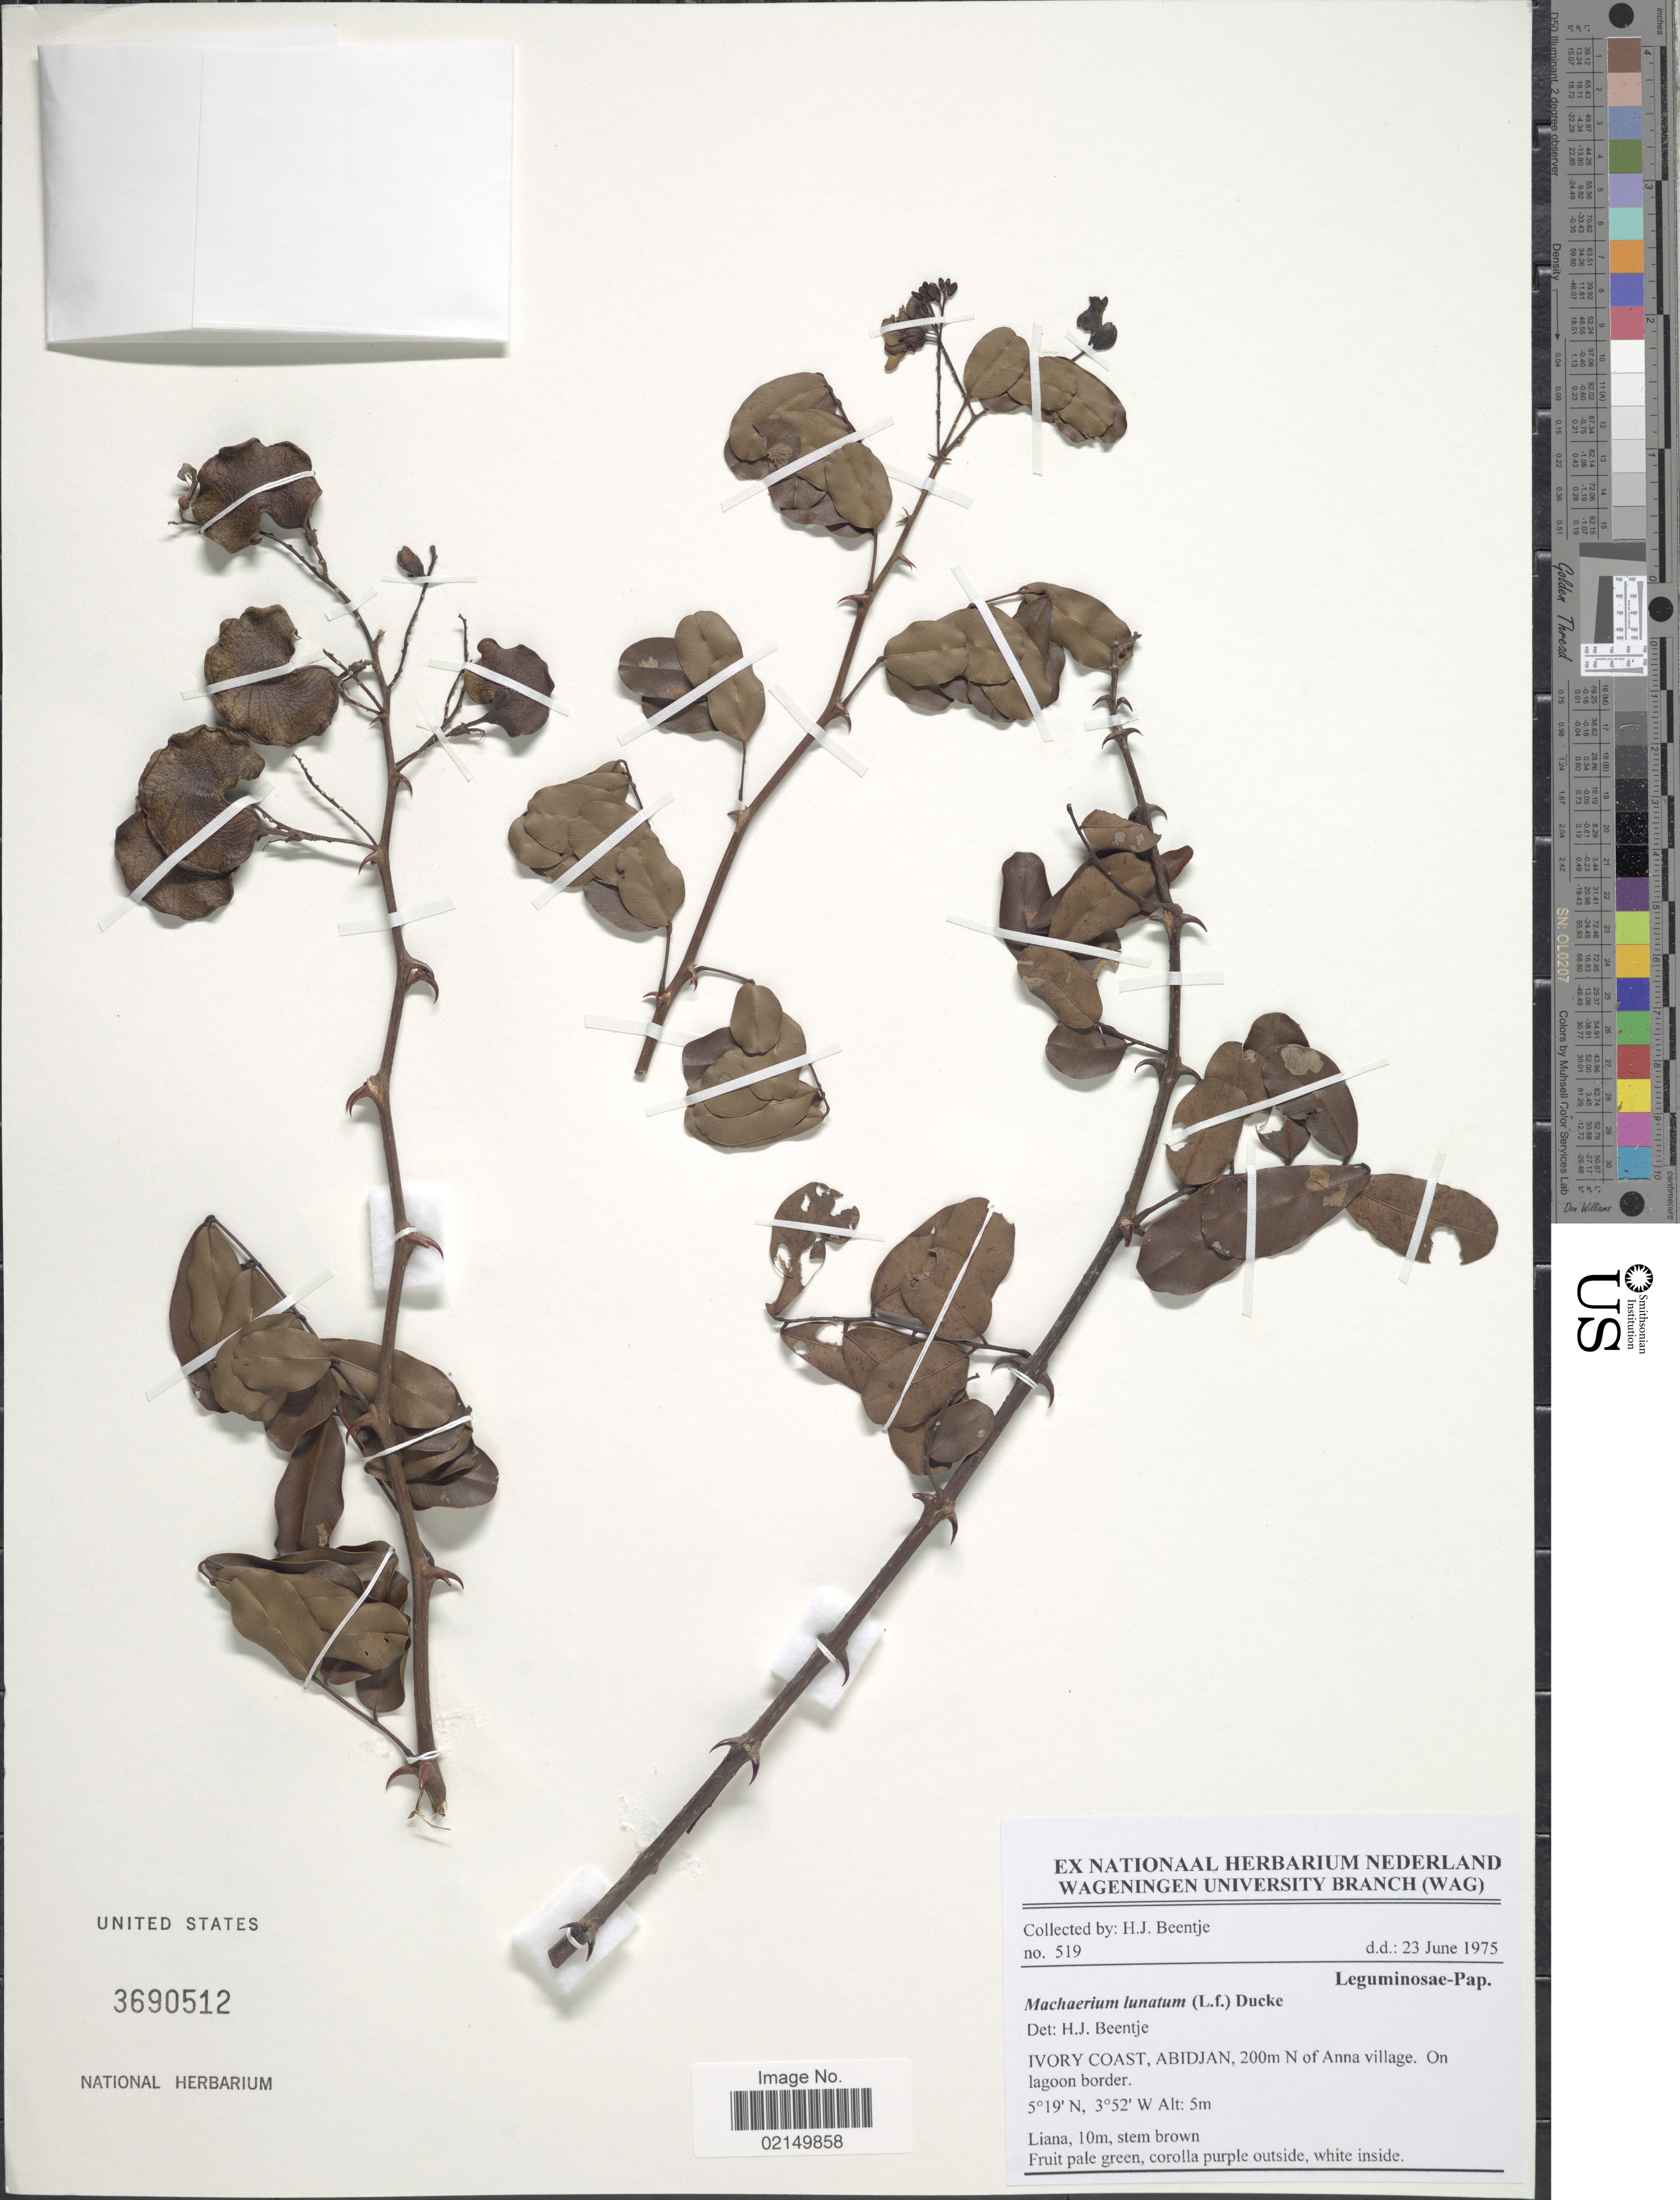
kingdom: Plantae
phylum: Tracheophyta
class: Magnoliopsida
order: Fabales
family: Fabaceae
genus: Machaerium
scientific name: Machaerium lunatum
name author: (L. f.) Ducke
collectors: H. J. Beentje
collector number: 519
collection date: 1975-06-23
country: Ivory Coast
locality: Abidjan, 200m N of Anna village. On lagoon border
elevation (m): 5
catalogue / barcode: US 3690512